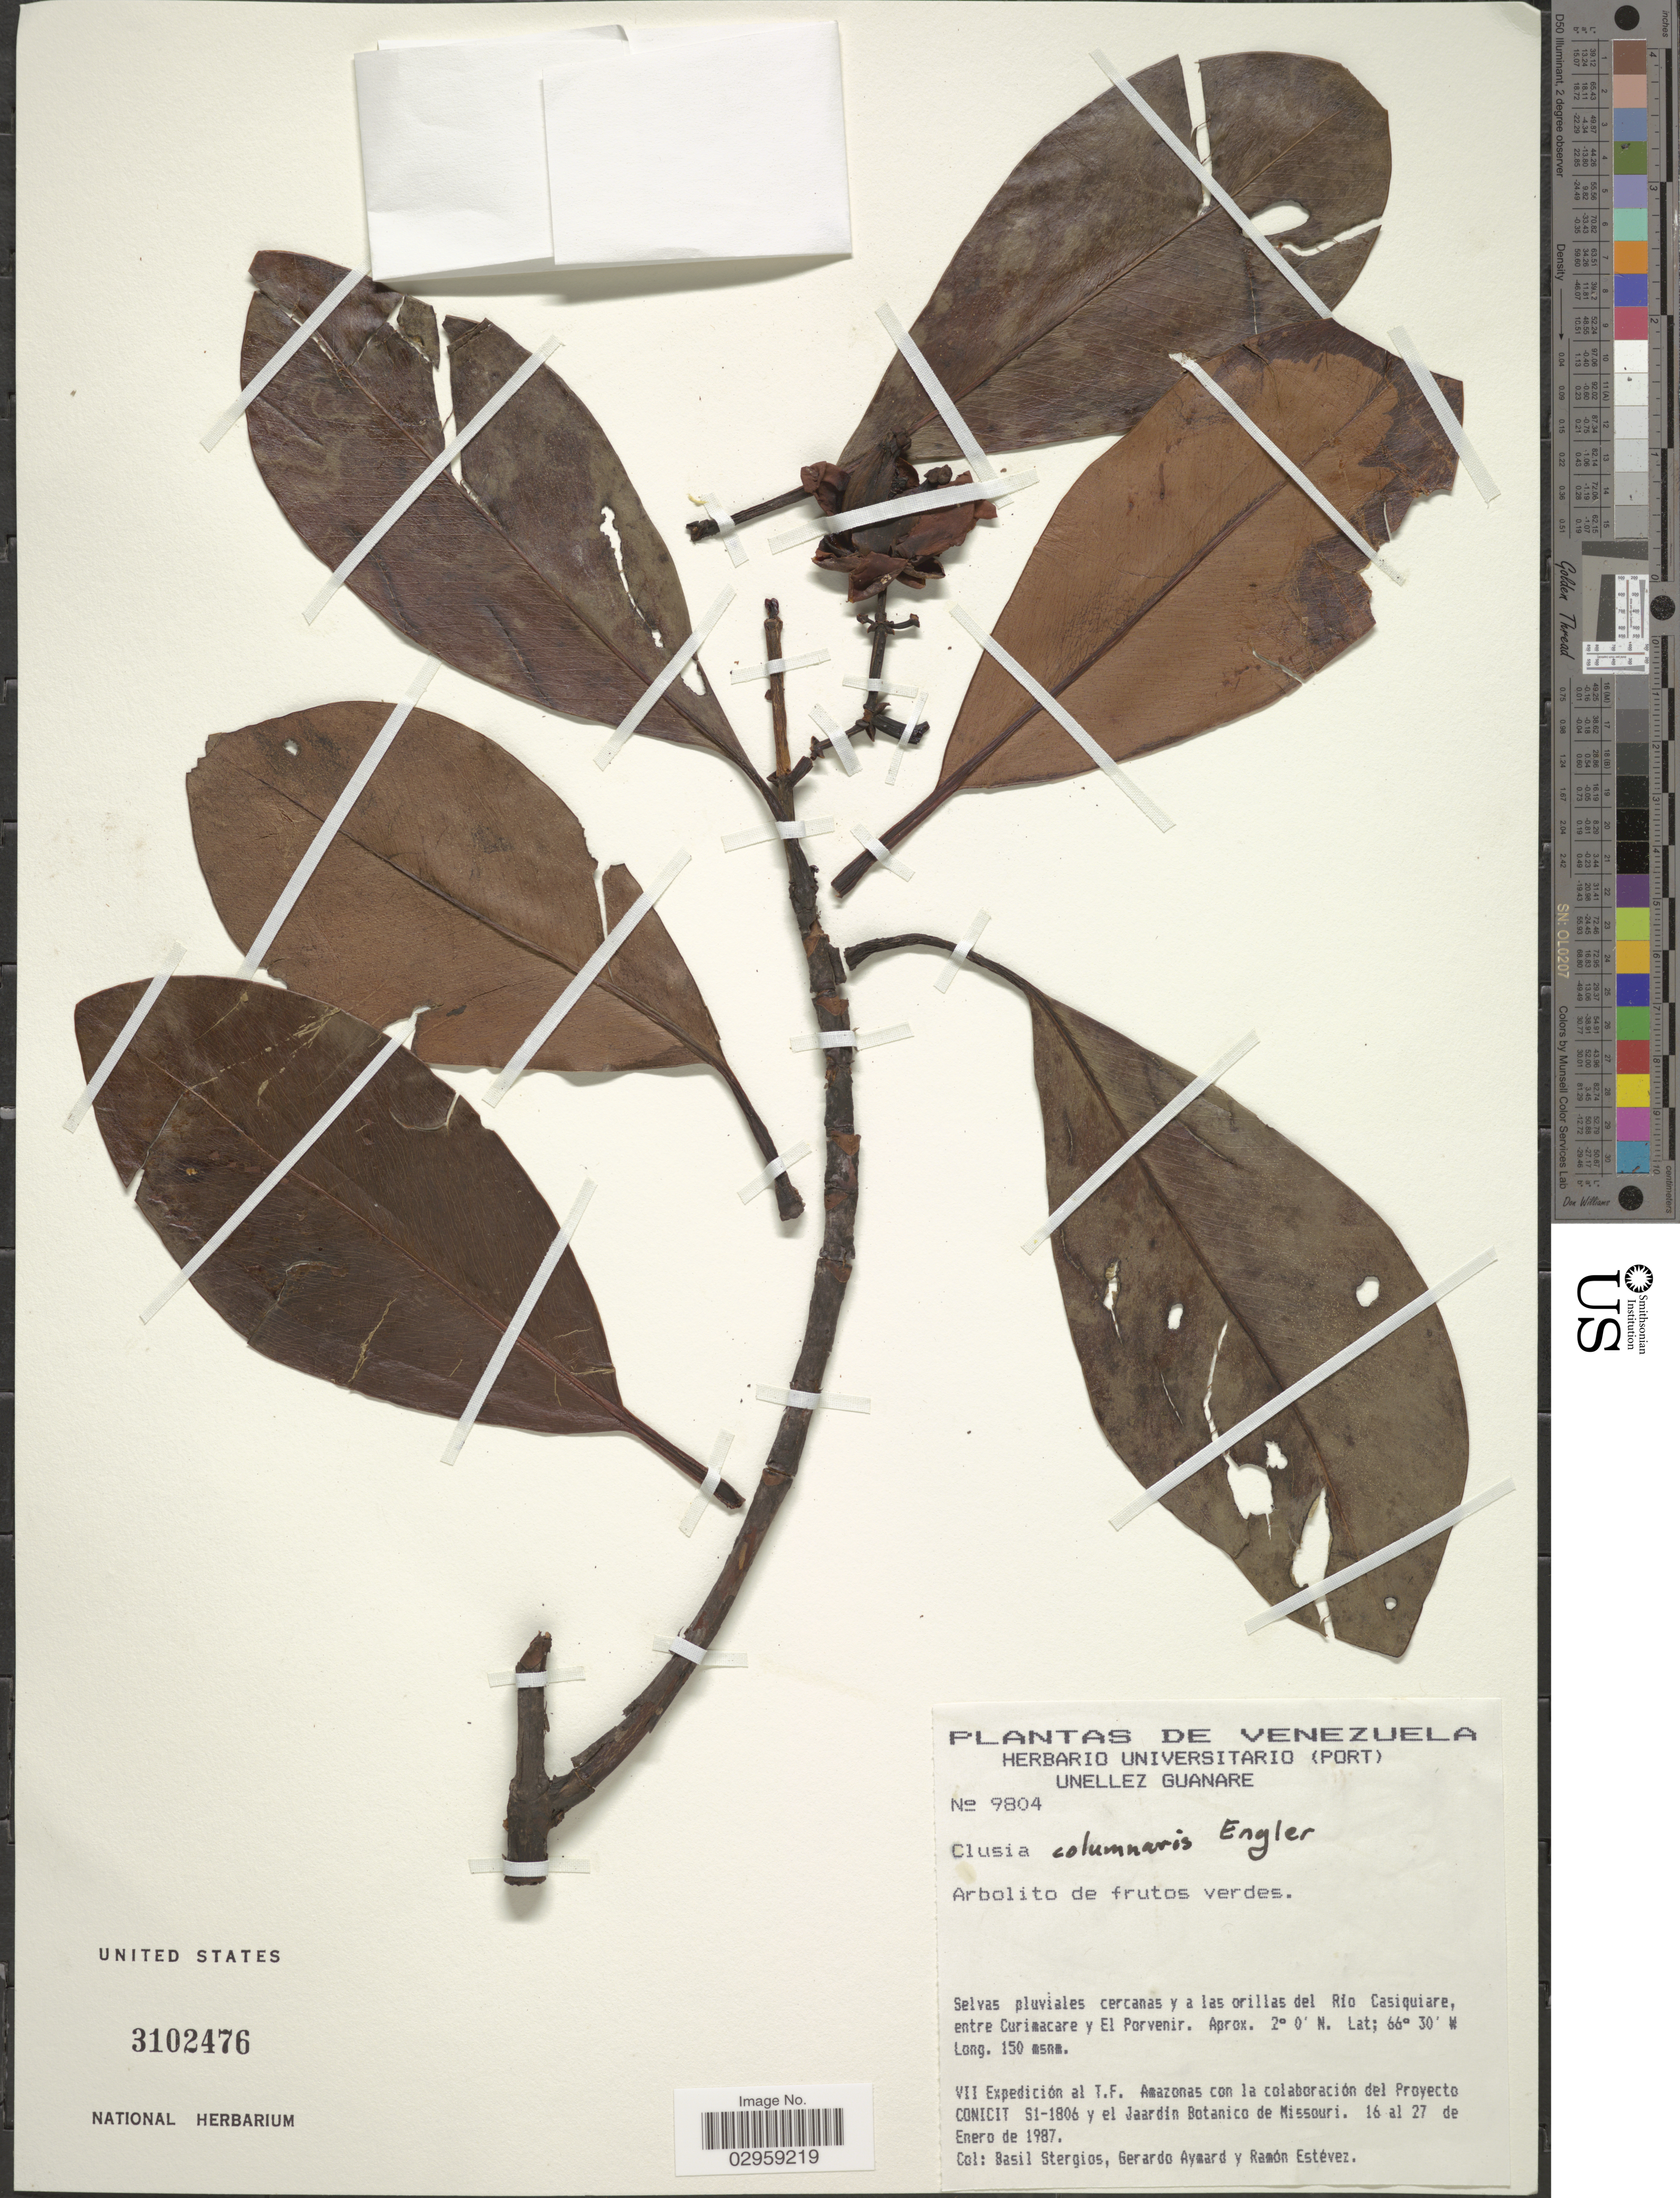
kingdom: Plantae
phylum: Tracheophyta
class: Magnoliopsida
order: Malpighiales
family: Clusiaceae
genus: Clusia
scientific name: Clusia columnaris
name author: Engl.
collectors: B. G. Stergios, G. A. Aymard & R. Estévez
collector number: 9804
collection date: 1987-01-16/1987-01-27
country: Venezuela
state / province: Amazonas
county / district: Río Negro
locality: Rio Casiquiare, entre Curimacare y El Porvenir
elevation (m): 150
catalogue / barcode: US 3102476